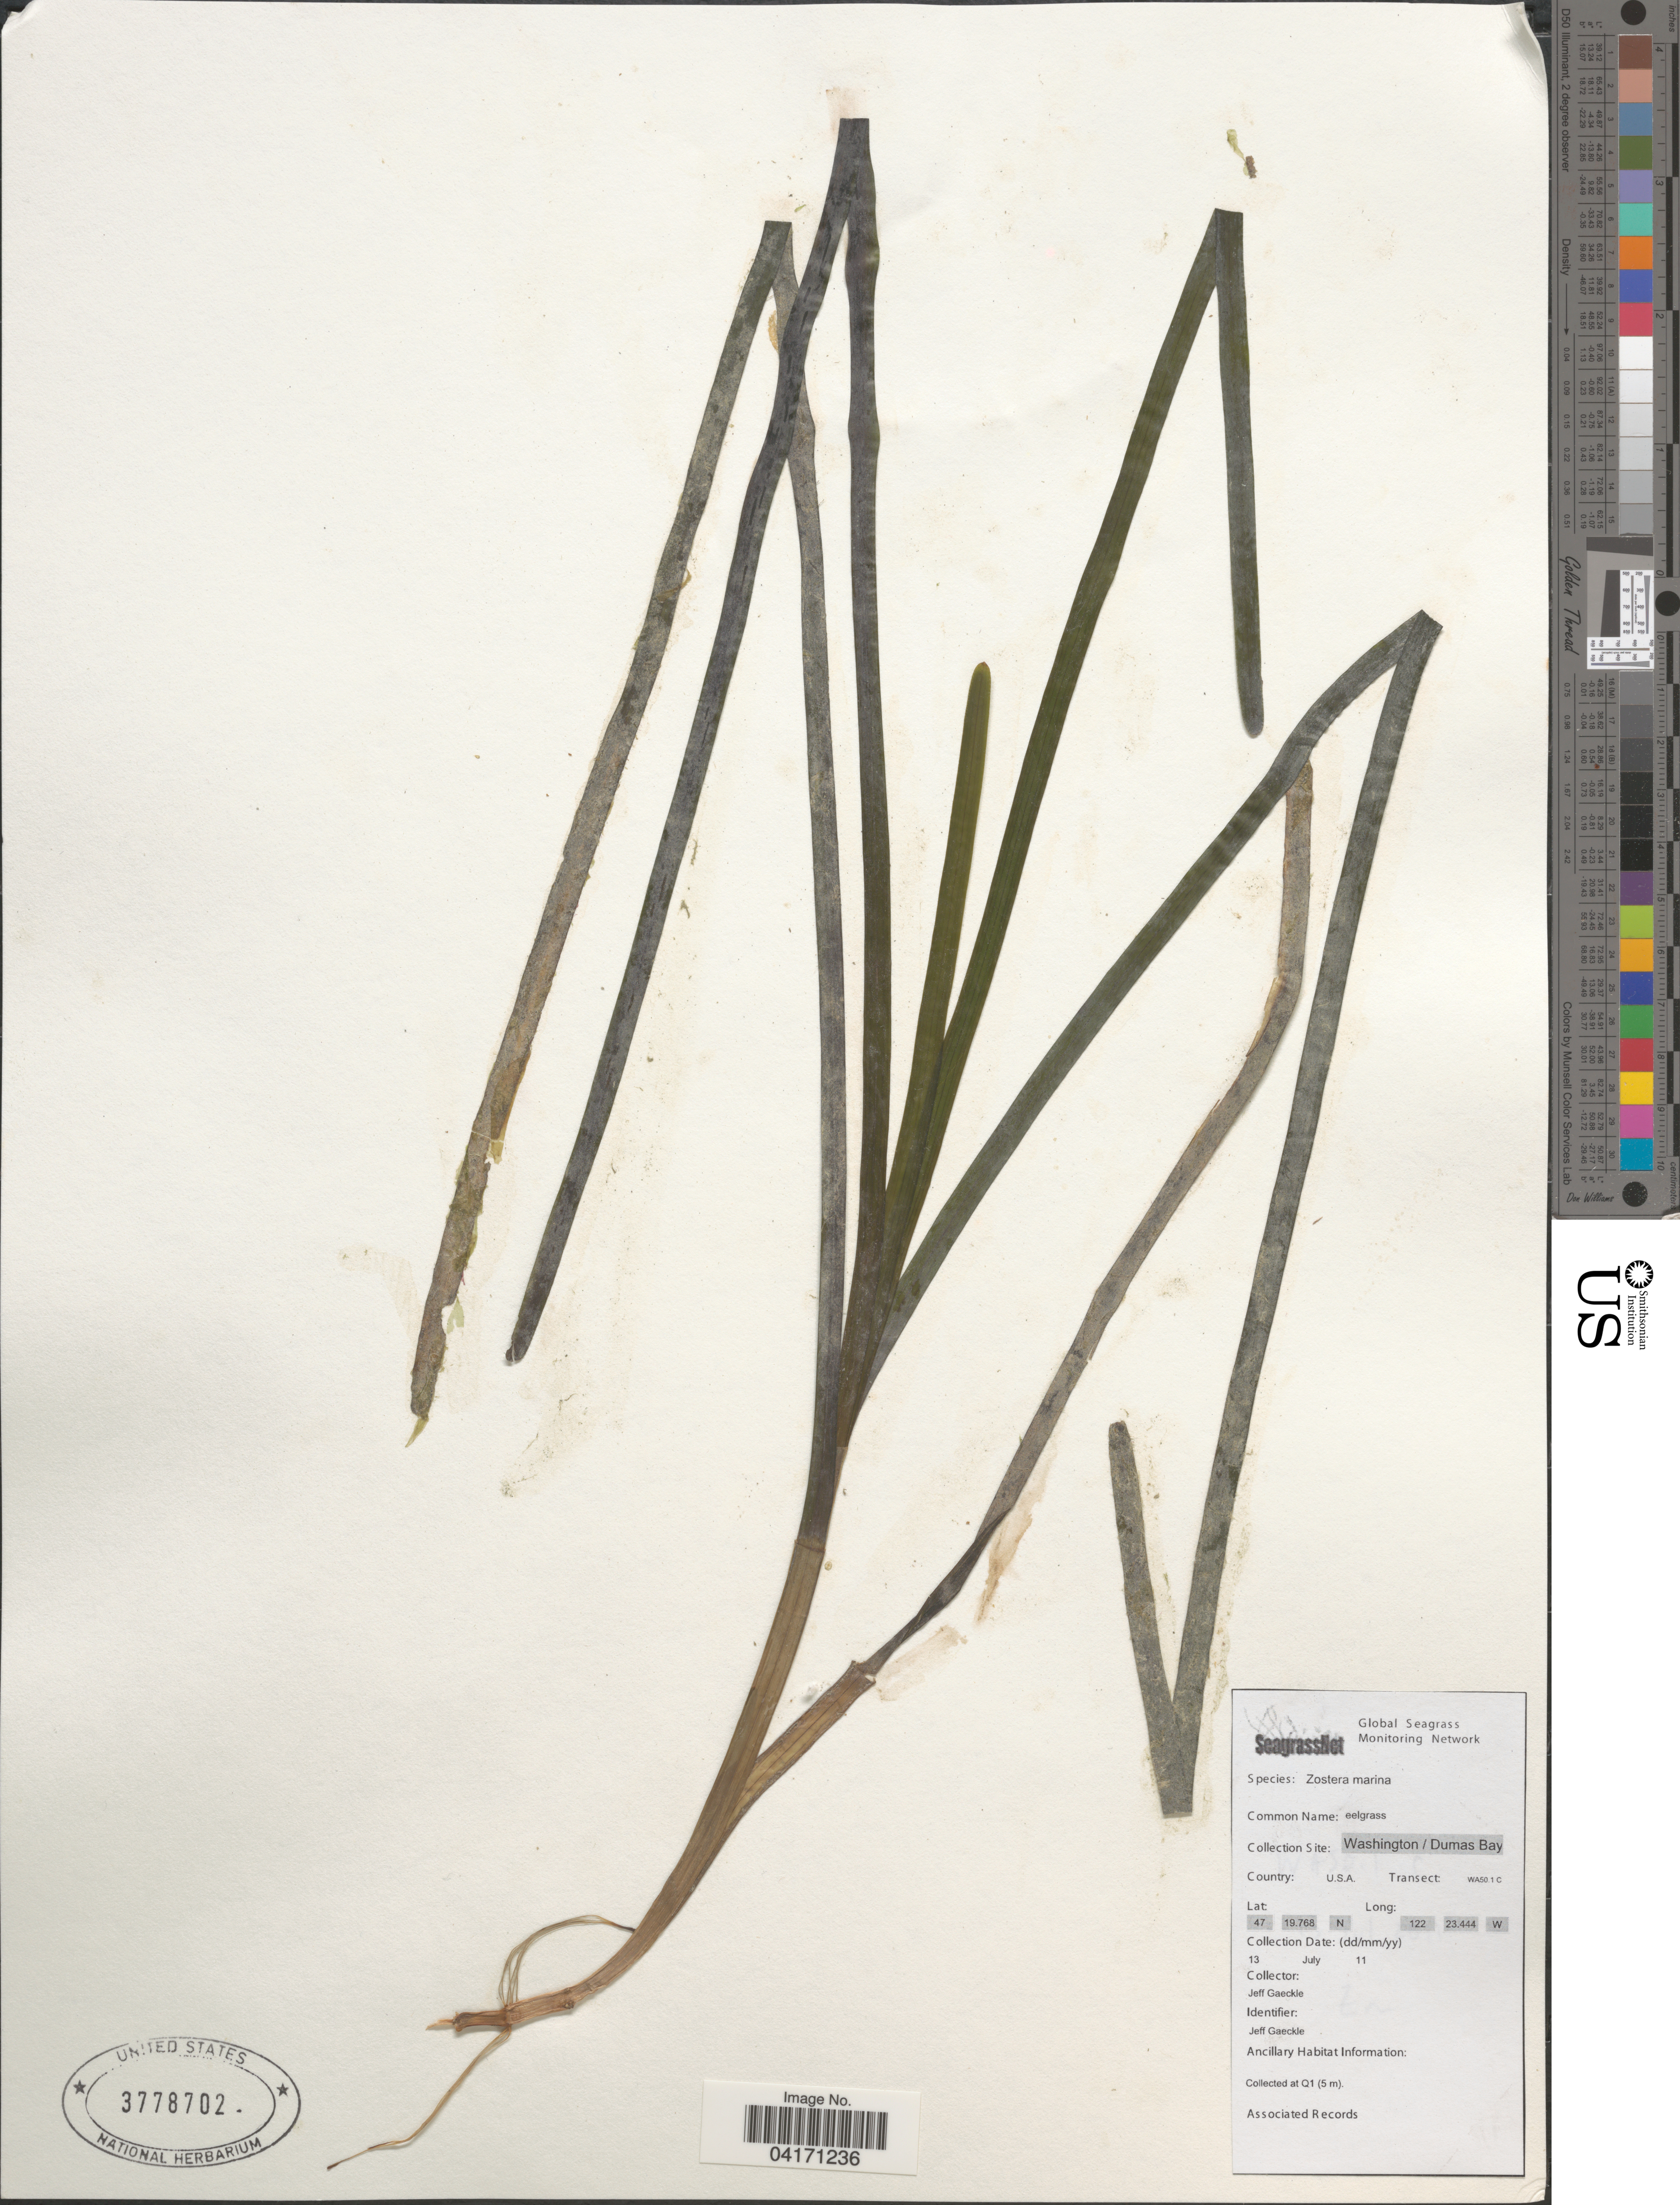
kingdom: Plantae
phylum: Tracheophyta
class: Liliopsida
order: Alismatales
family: Zosteraceae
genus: Zostera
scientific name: Zostera marina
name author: L.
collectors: J. Gaeckle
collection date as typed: Transcribed d/m/y: 13/7/11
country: United States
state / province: Washington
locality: Dumas Bay. Transect: WA50.1 C. Collected at Q1.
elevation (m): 5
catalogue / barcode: US 3778702